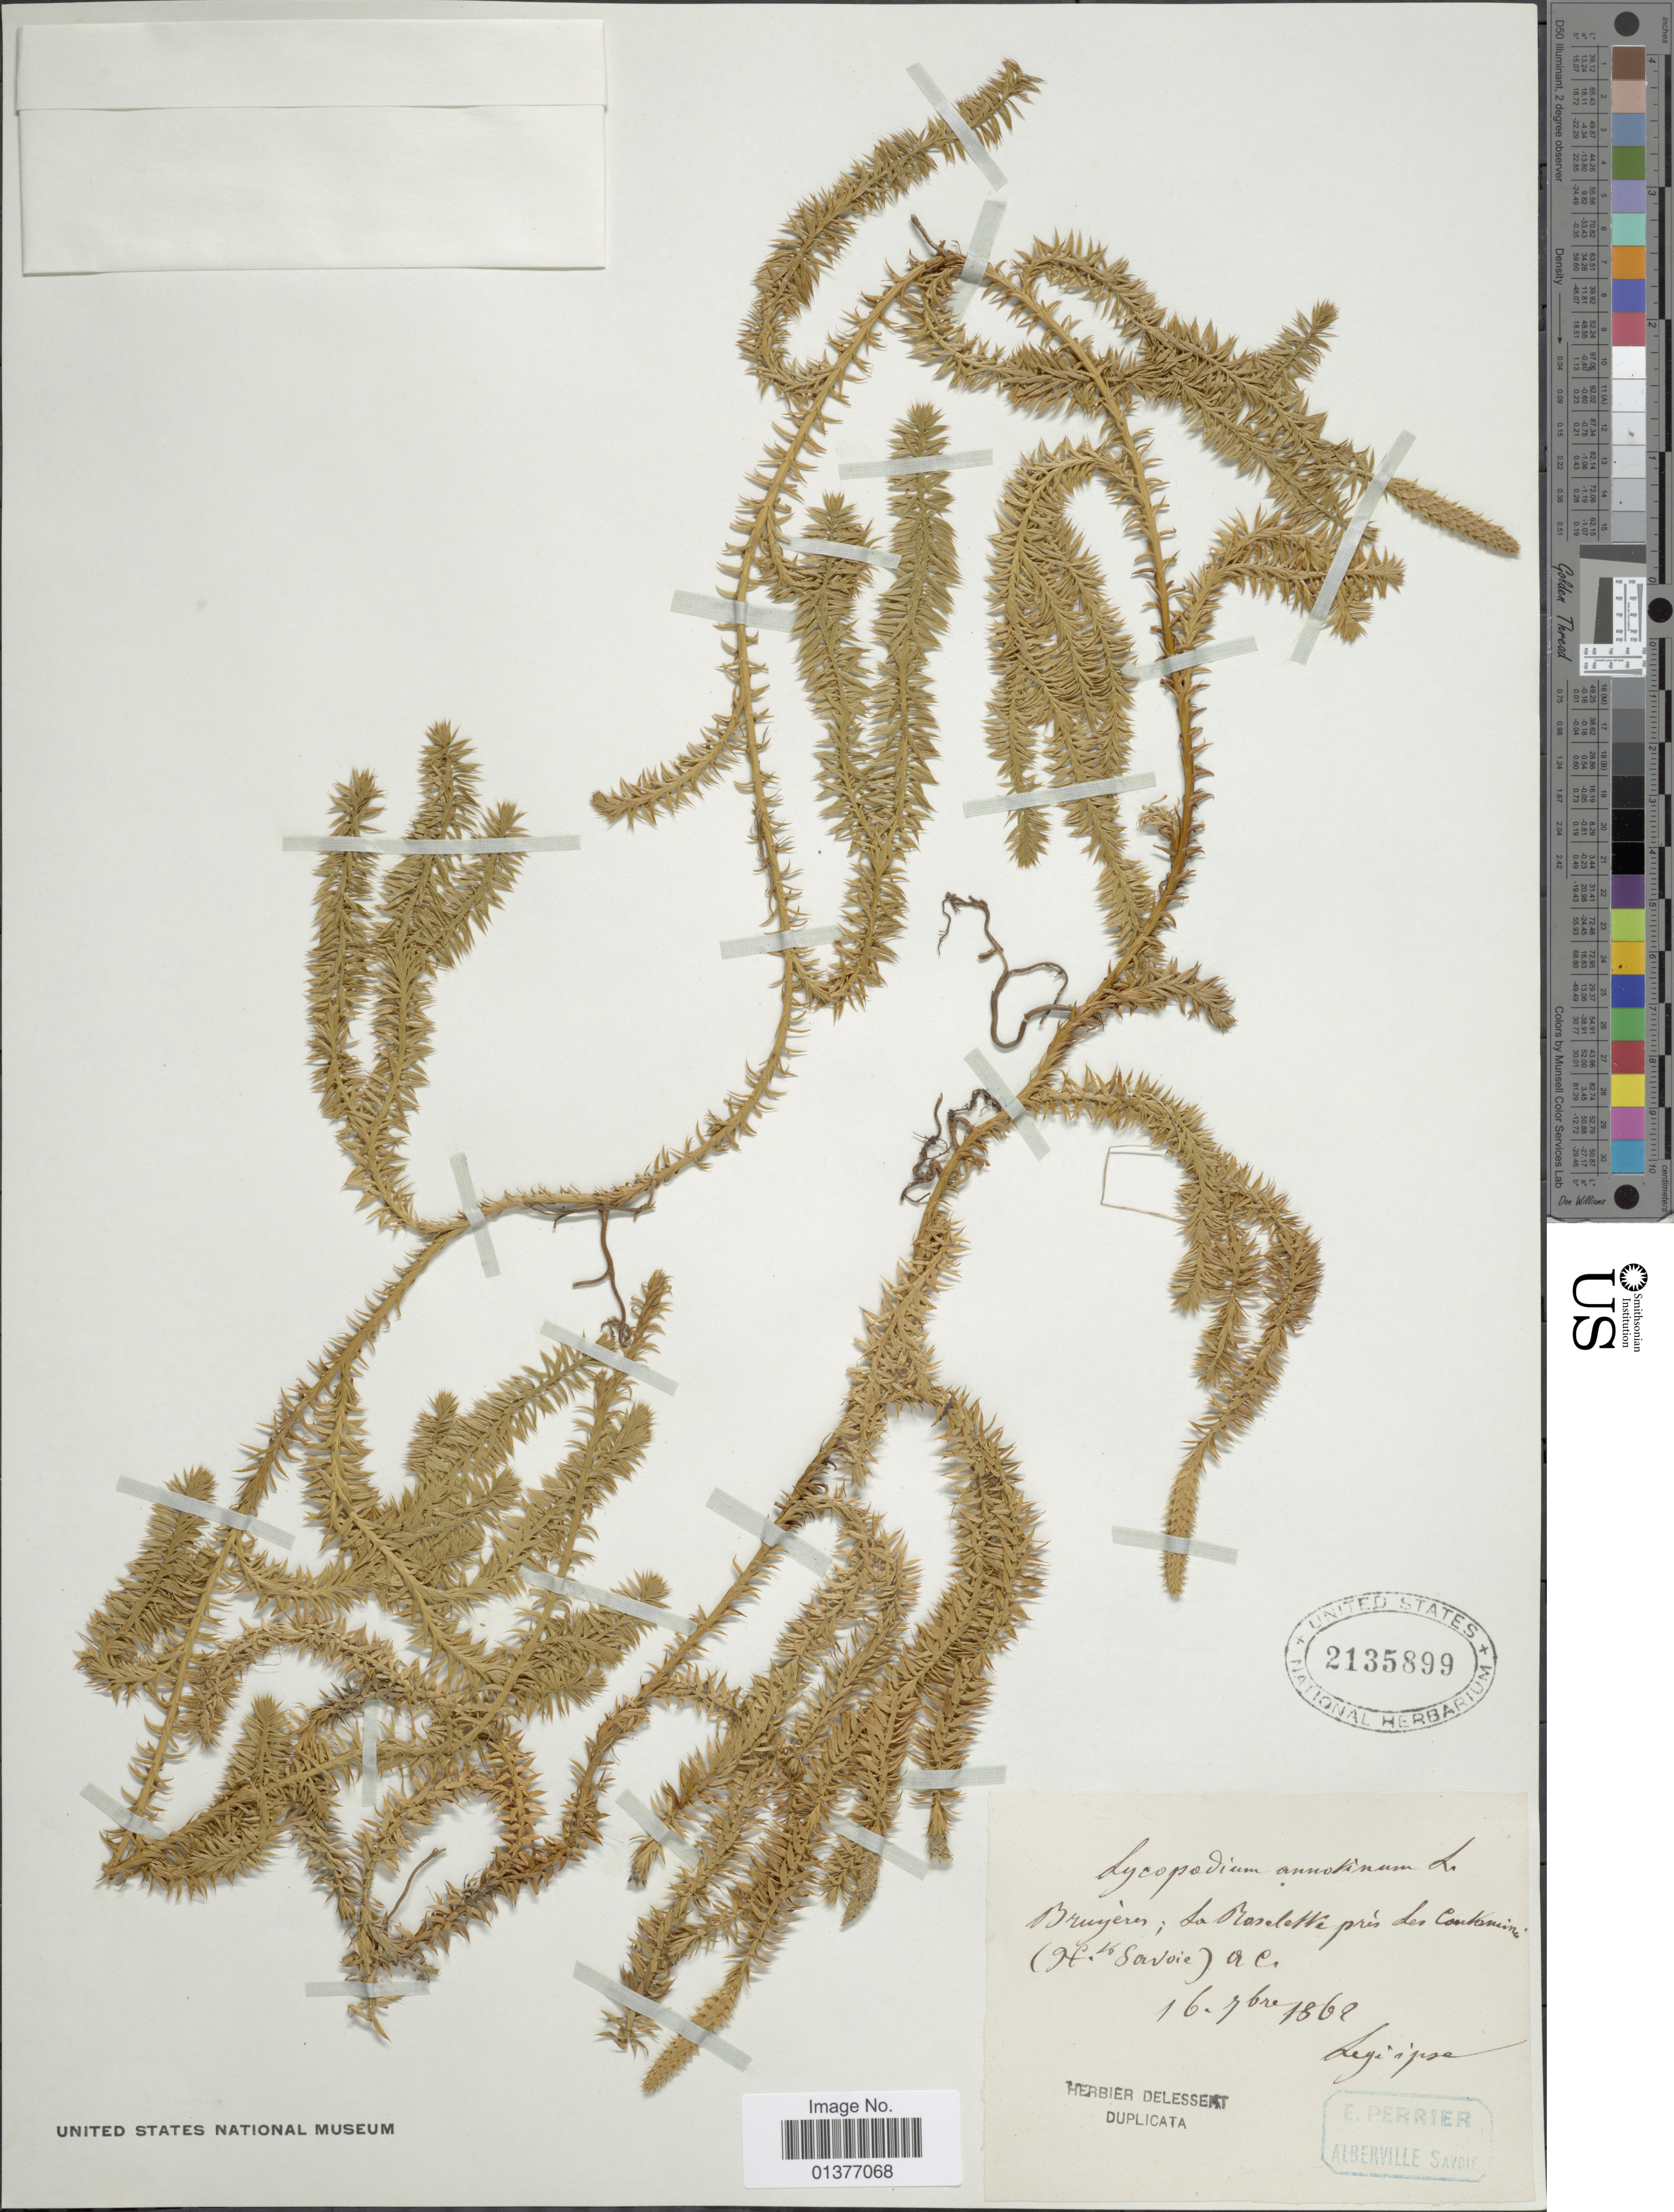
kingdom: Plantae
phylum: Tracheophyta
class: Lycopodiopsida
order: Lycopodiales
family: Lycopodiaceae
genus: Spinulum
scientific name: Spinulum annotinum subsp. annotinum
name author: (L.) A. Haines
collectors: E. Perrier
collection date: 1862-07-16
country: France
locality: Bruyern: La Roselewe pres des Com [illegible text] (Htes Savoie) AC [interpreted]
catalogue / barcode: US 2135899